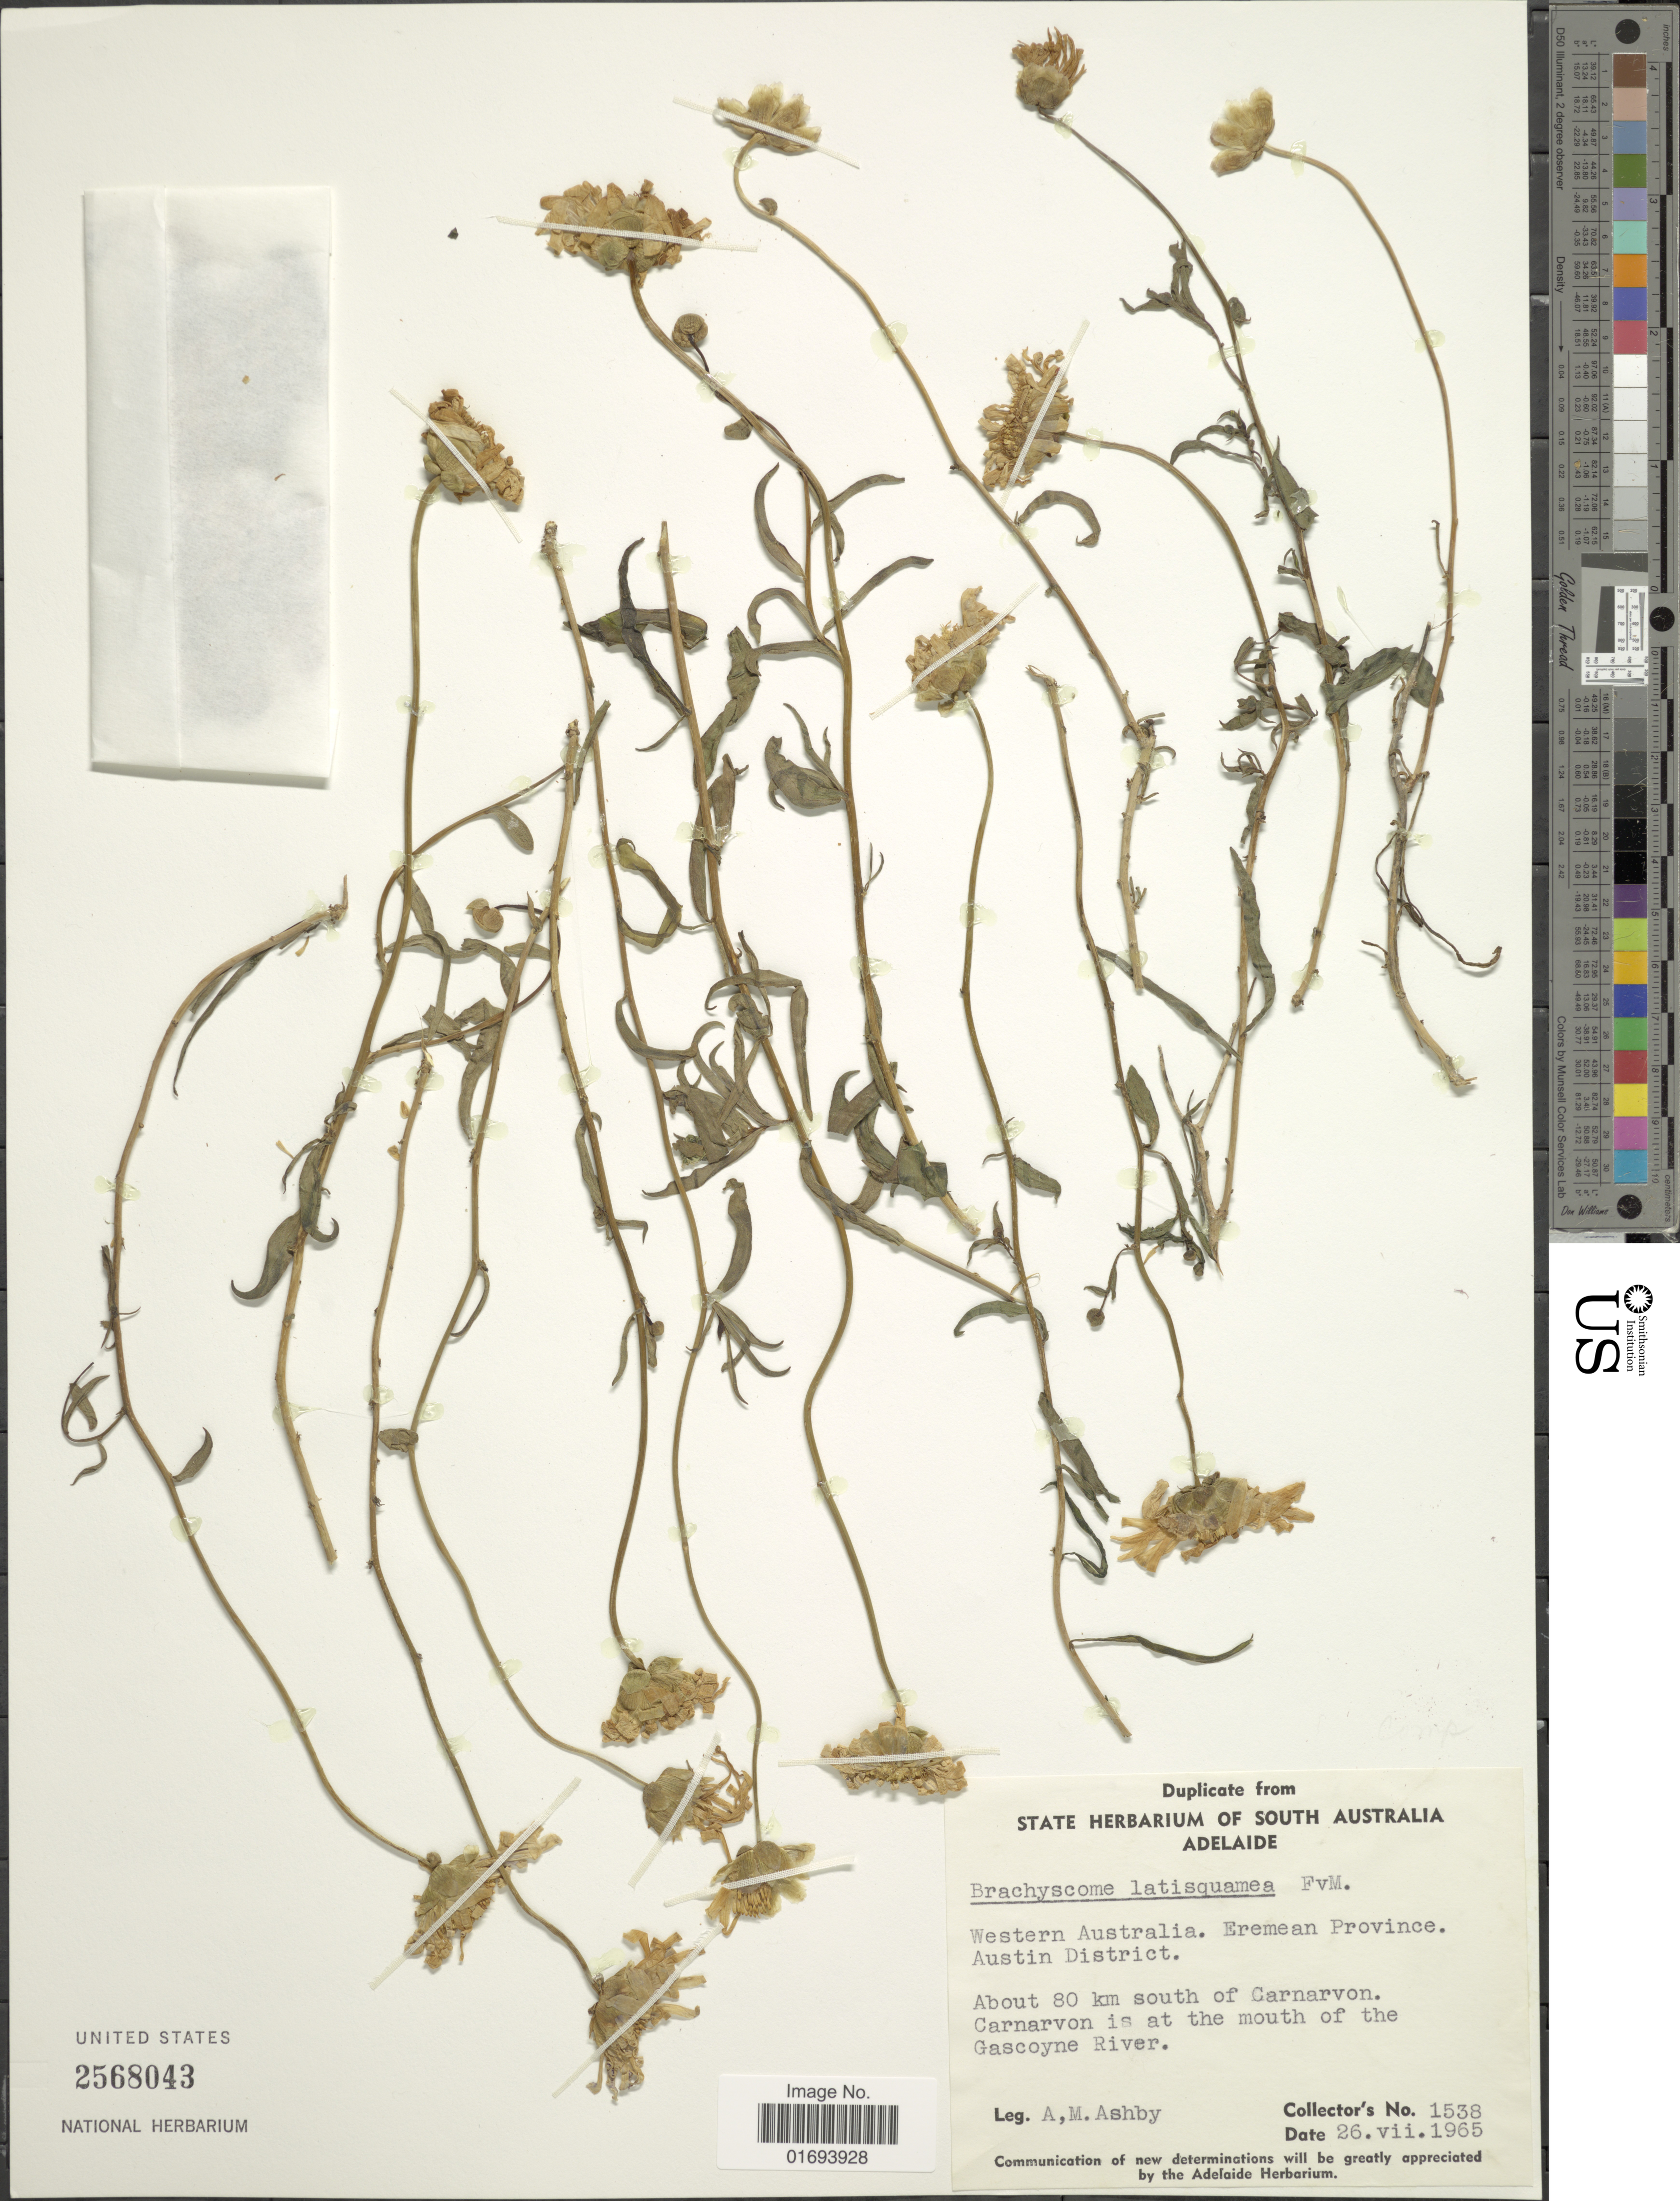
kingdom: Plantae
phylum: Tracheophyta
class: Magnoliopsida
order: Asterales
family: Asteraceae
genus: Brachyscome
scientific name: Brachyscome latisquamea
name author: F. Muell.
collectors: A. Ashby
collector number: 1538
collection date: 1965-07-26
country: Australia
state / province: Western Australia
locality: Western Australia. Eremean Province. Austin District. About 80 km south of Carnarvon. Carnarvon is at the mouth of the Gascoyne River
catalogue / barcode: US 2568043